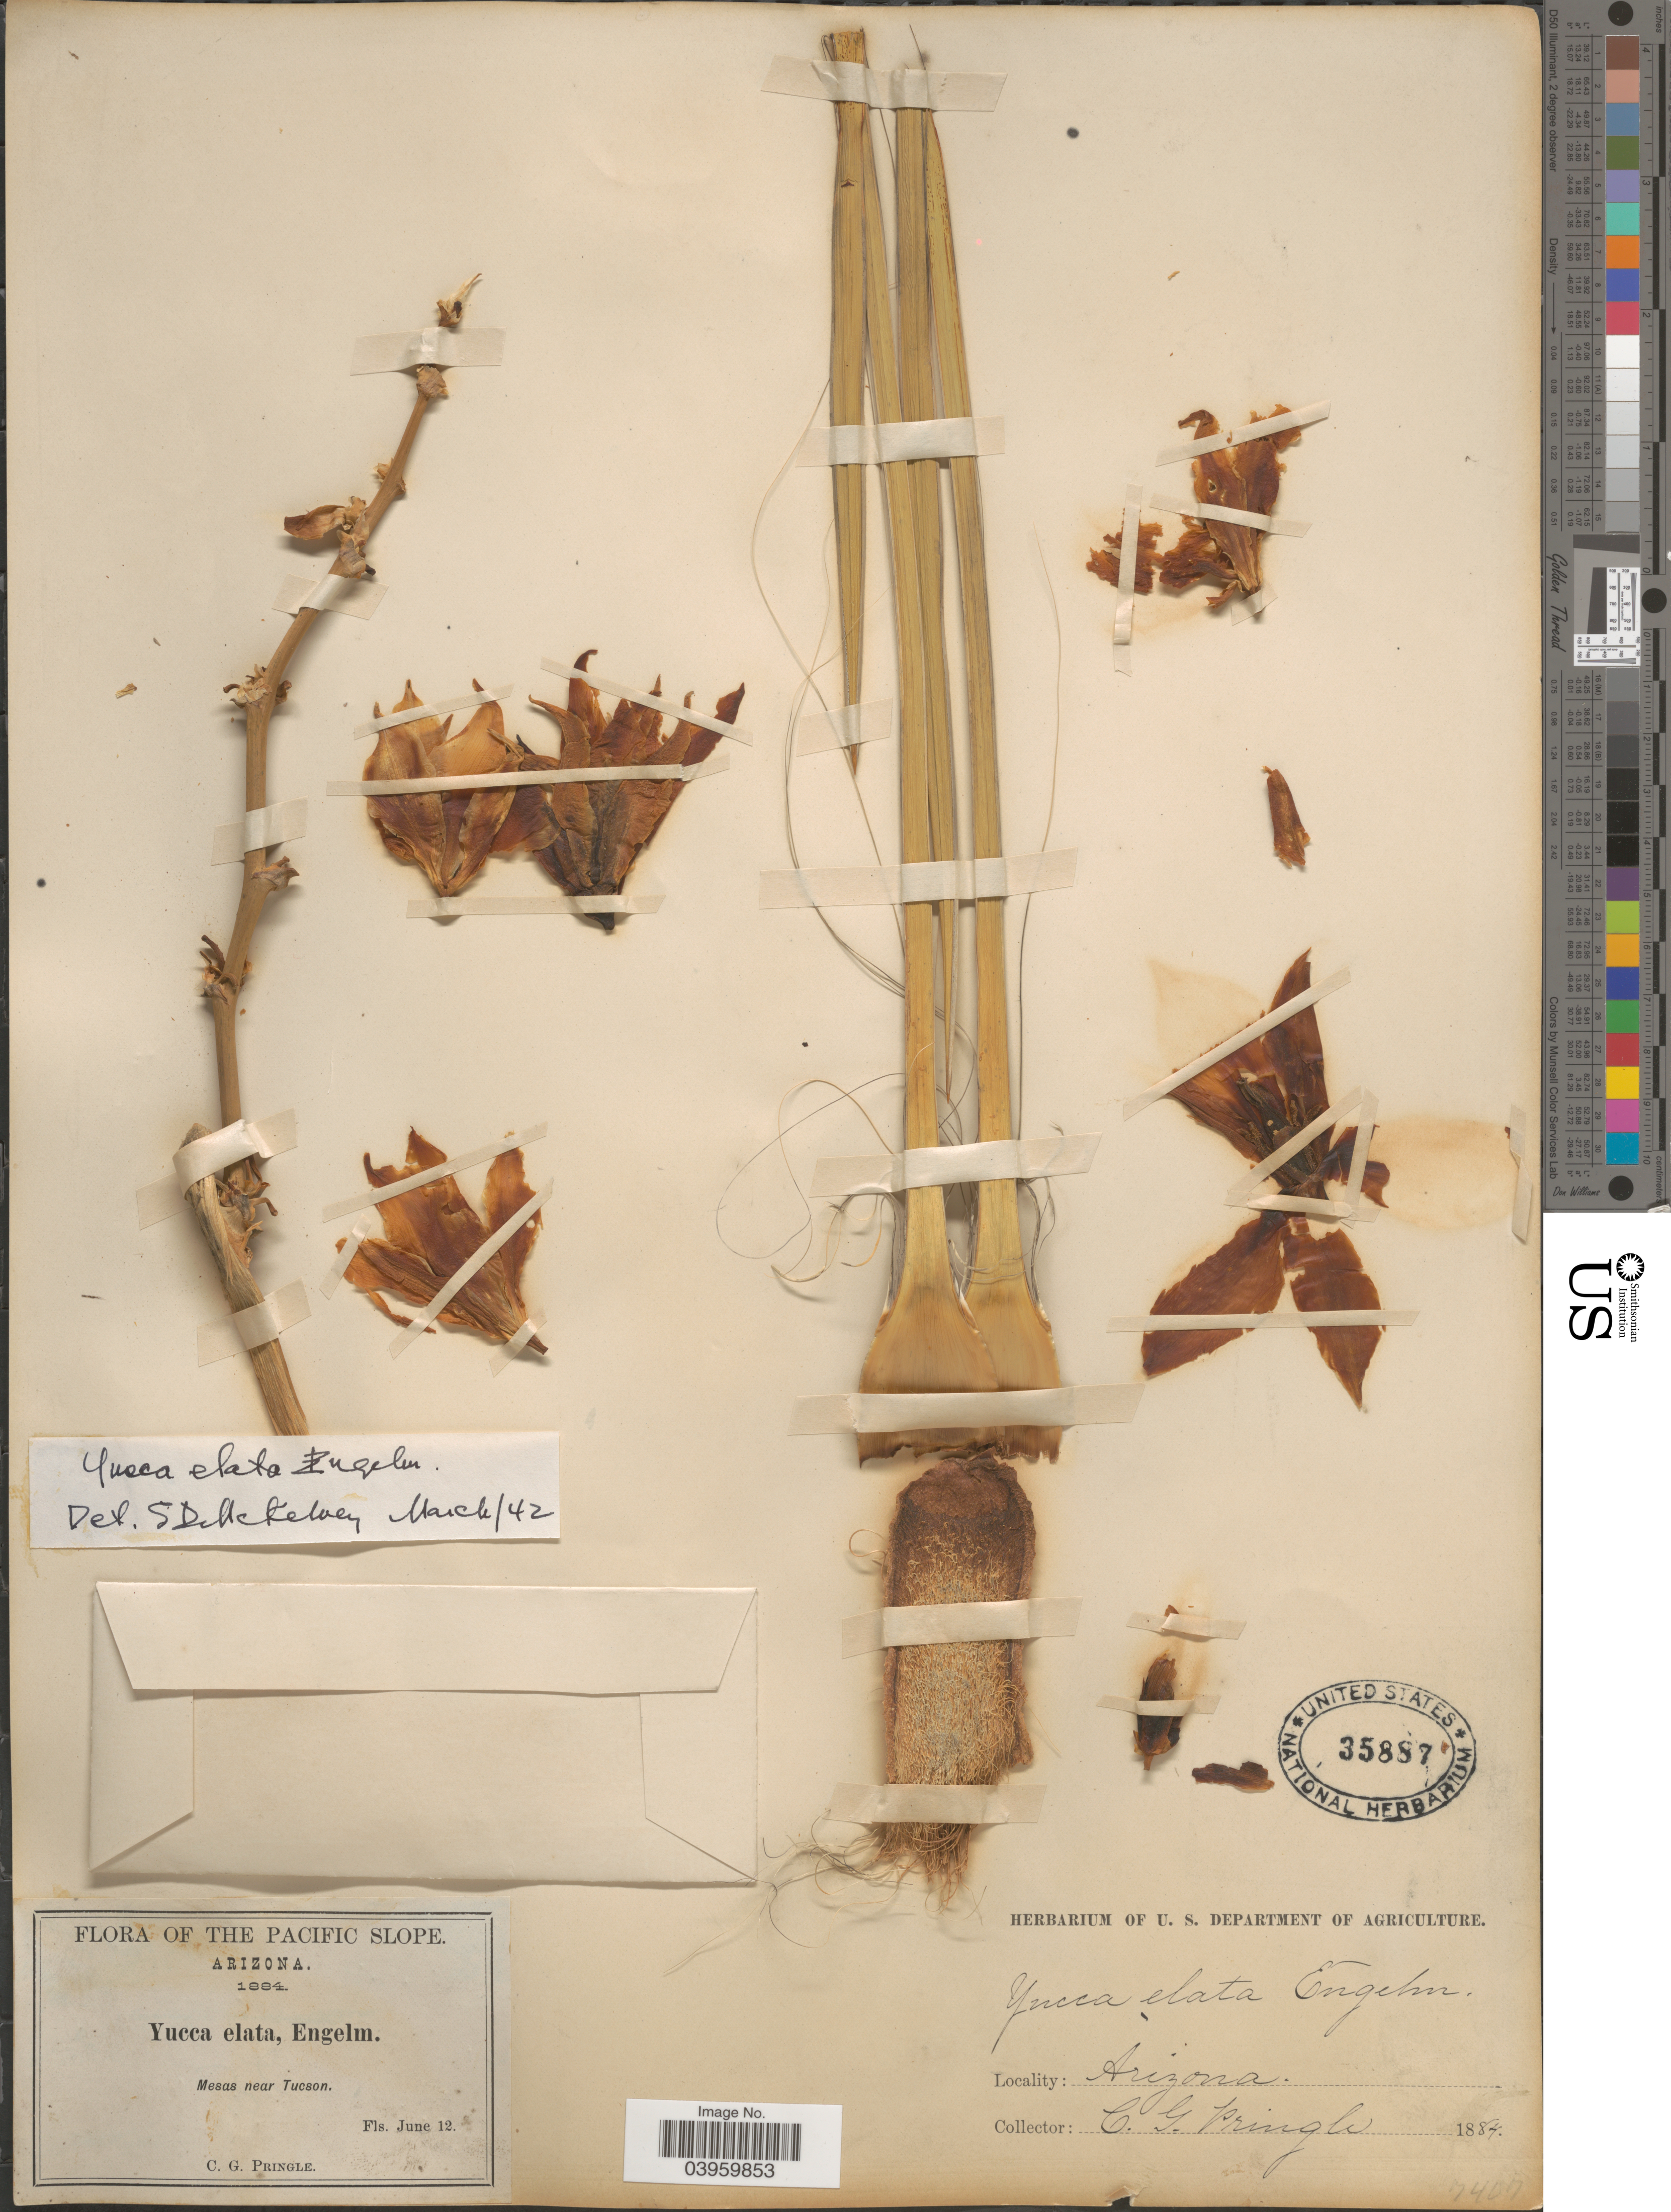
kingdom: Plantae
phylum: Tracheophyta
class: Liliopsida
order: Asparagales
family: Asparagaceae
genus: Yucca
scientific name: Yucca elata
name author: (Engelm.) Engelm.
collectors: C. G. Pringle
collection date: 1884-06-12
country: United States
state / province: Arizona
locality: Pacific Slope. Mesas near Tucson.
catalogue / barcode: US 35887